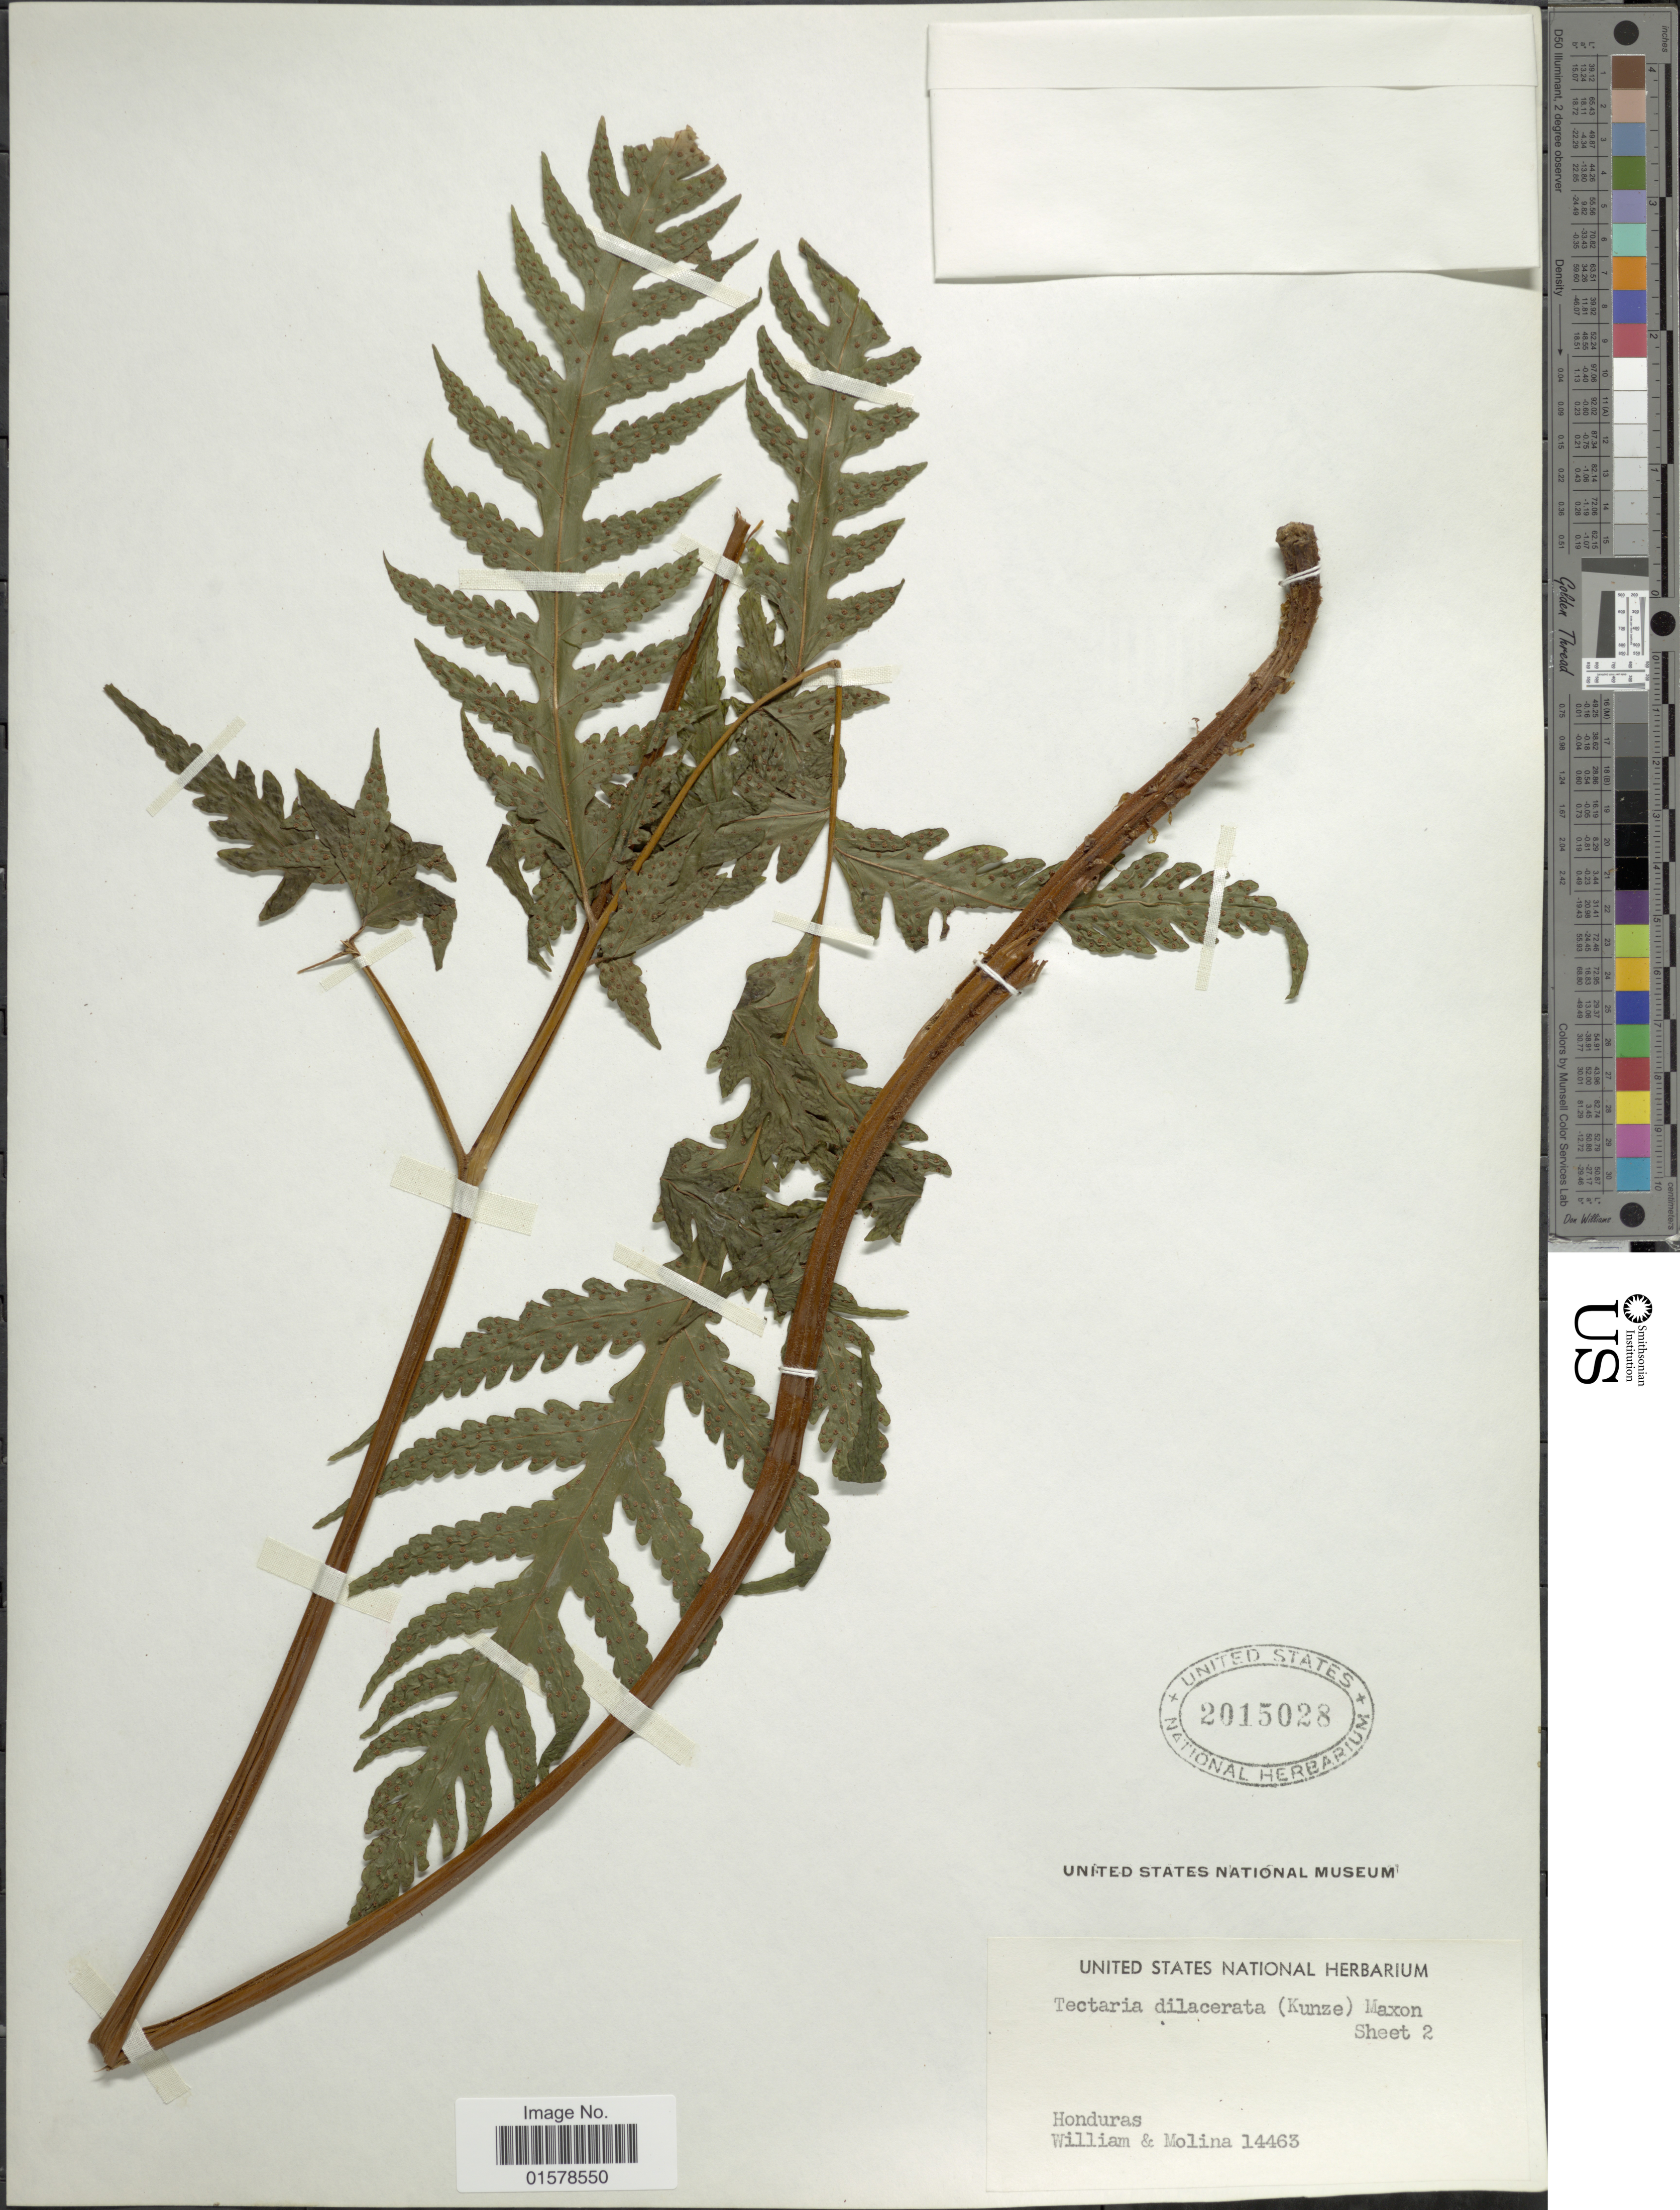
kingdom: Plantae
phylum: Tracheophyta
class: Polypodiopsida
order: Polypodiales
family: Tectariaceae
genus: Tectaria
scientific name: Tectaria mexicana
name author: (Fée) C.V. Morton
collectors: -. William & -- Molina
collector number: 14463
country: Honduras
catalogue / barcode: US 2015028